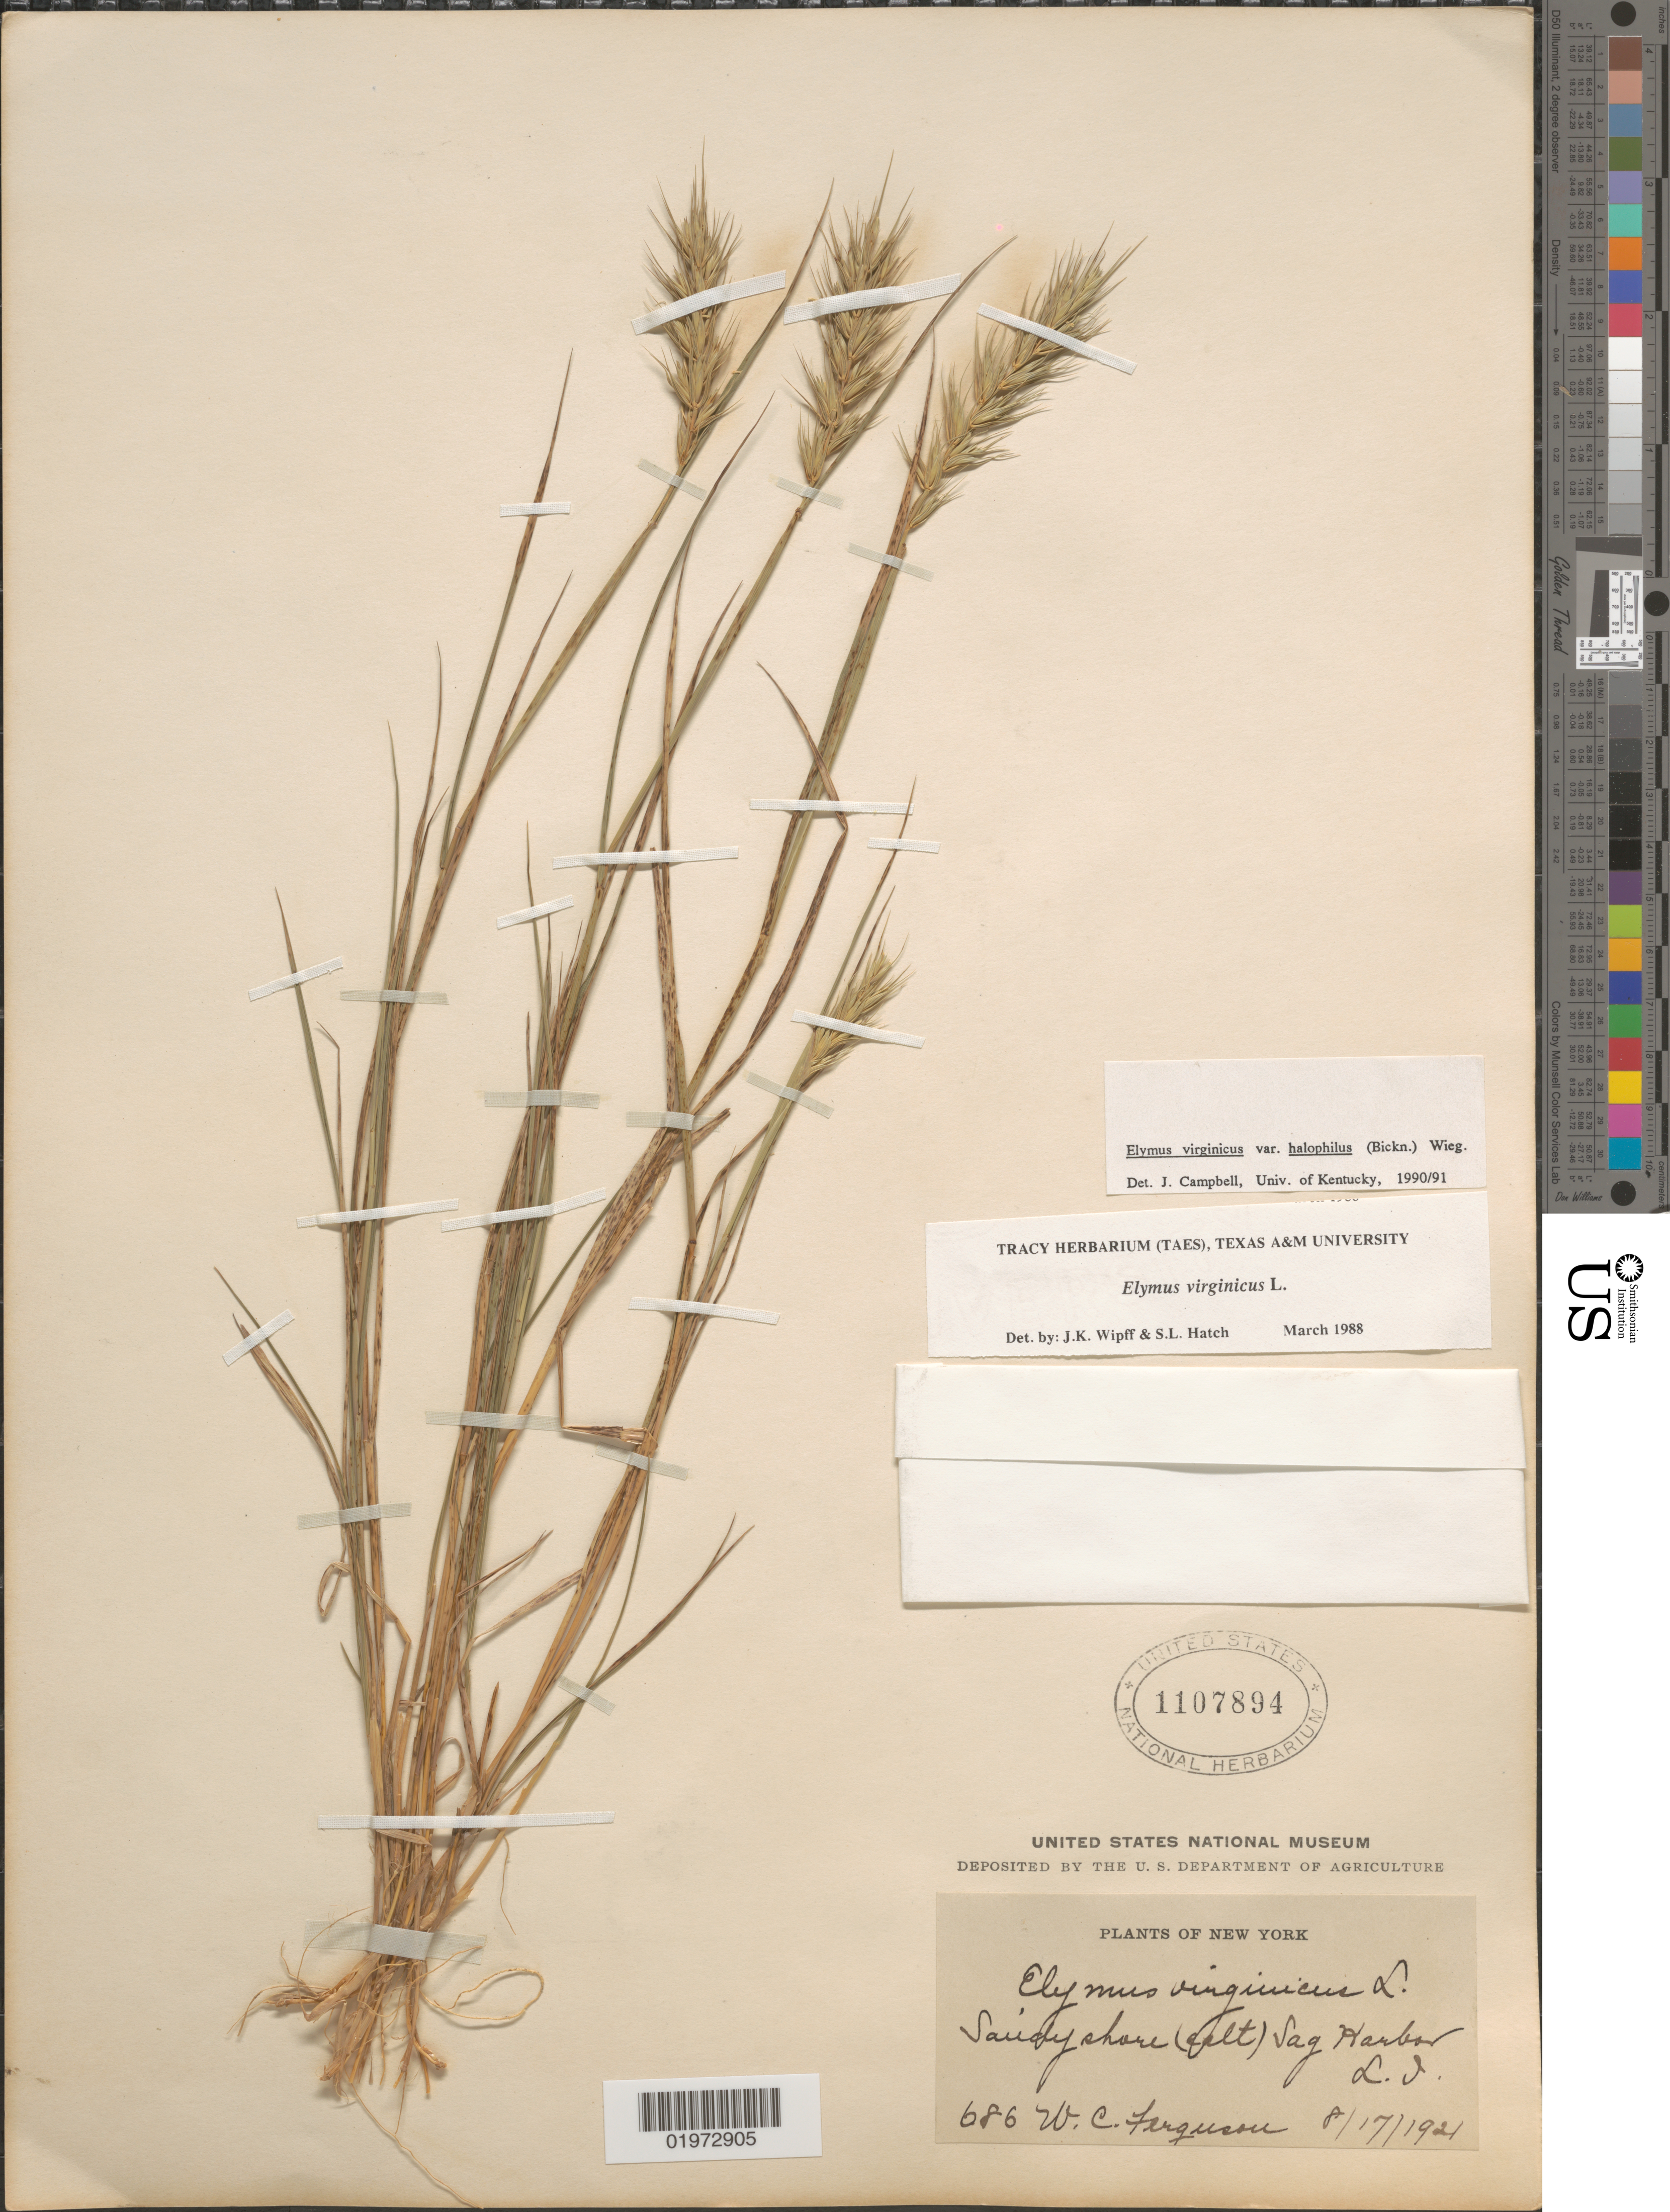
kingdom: Plantae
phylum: Tracheophyta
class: Liliopsida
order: Poales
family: Poaceae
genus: Elymus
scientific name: Elymus virginicus var. halophilus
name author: L.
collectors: W. Ferguson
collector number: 686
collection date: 1921-08-17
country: United States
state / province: New York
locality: Sag Harbor. L.I.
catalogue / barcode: US 1107894